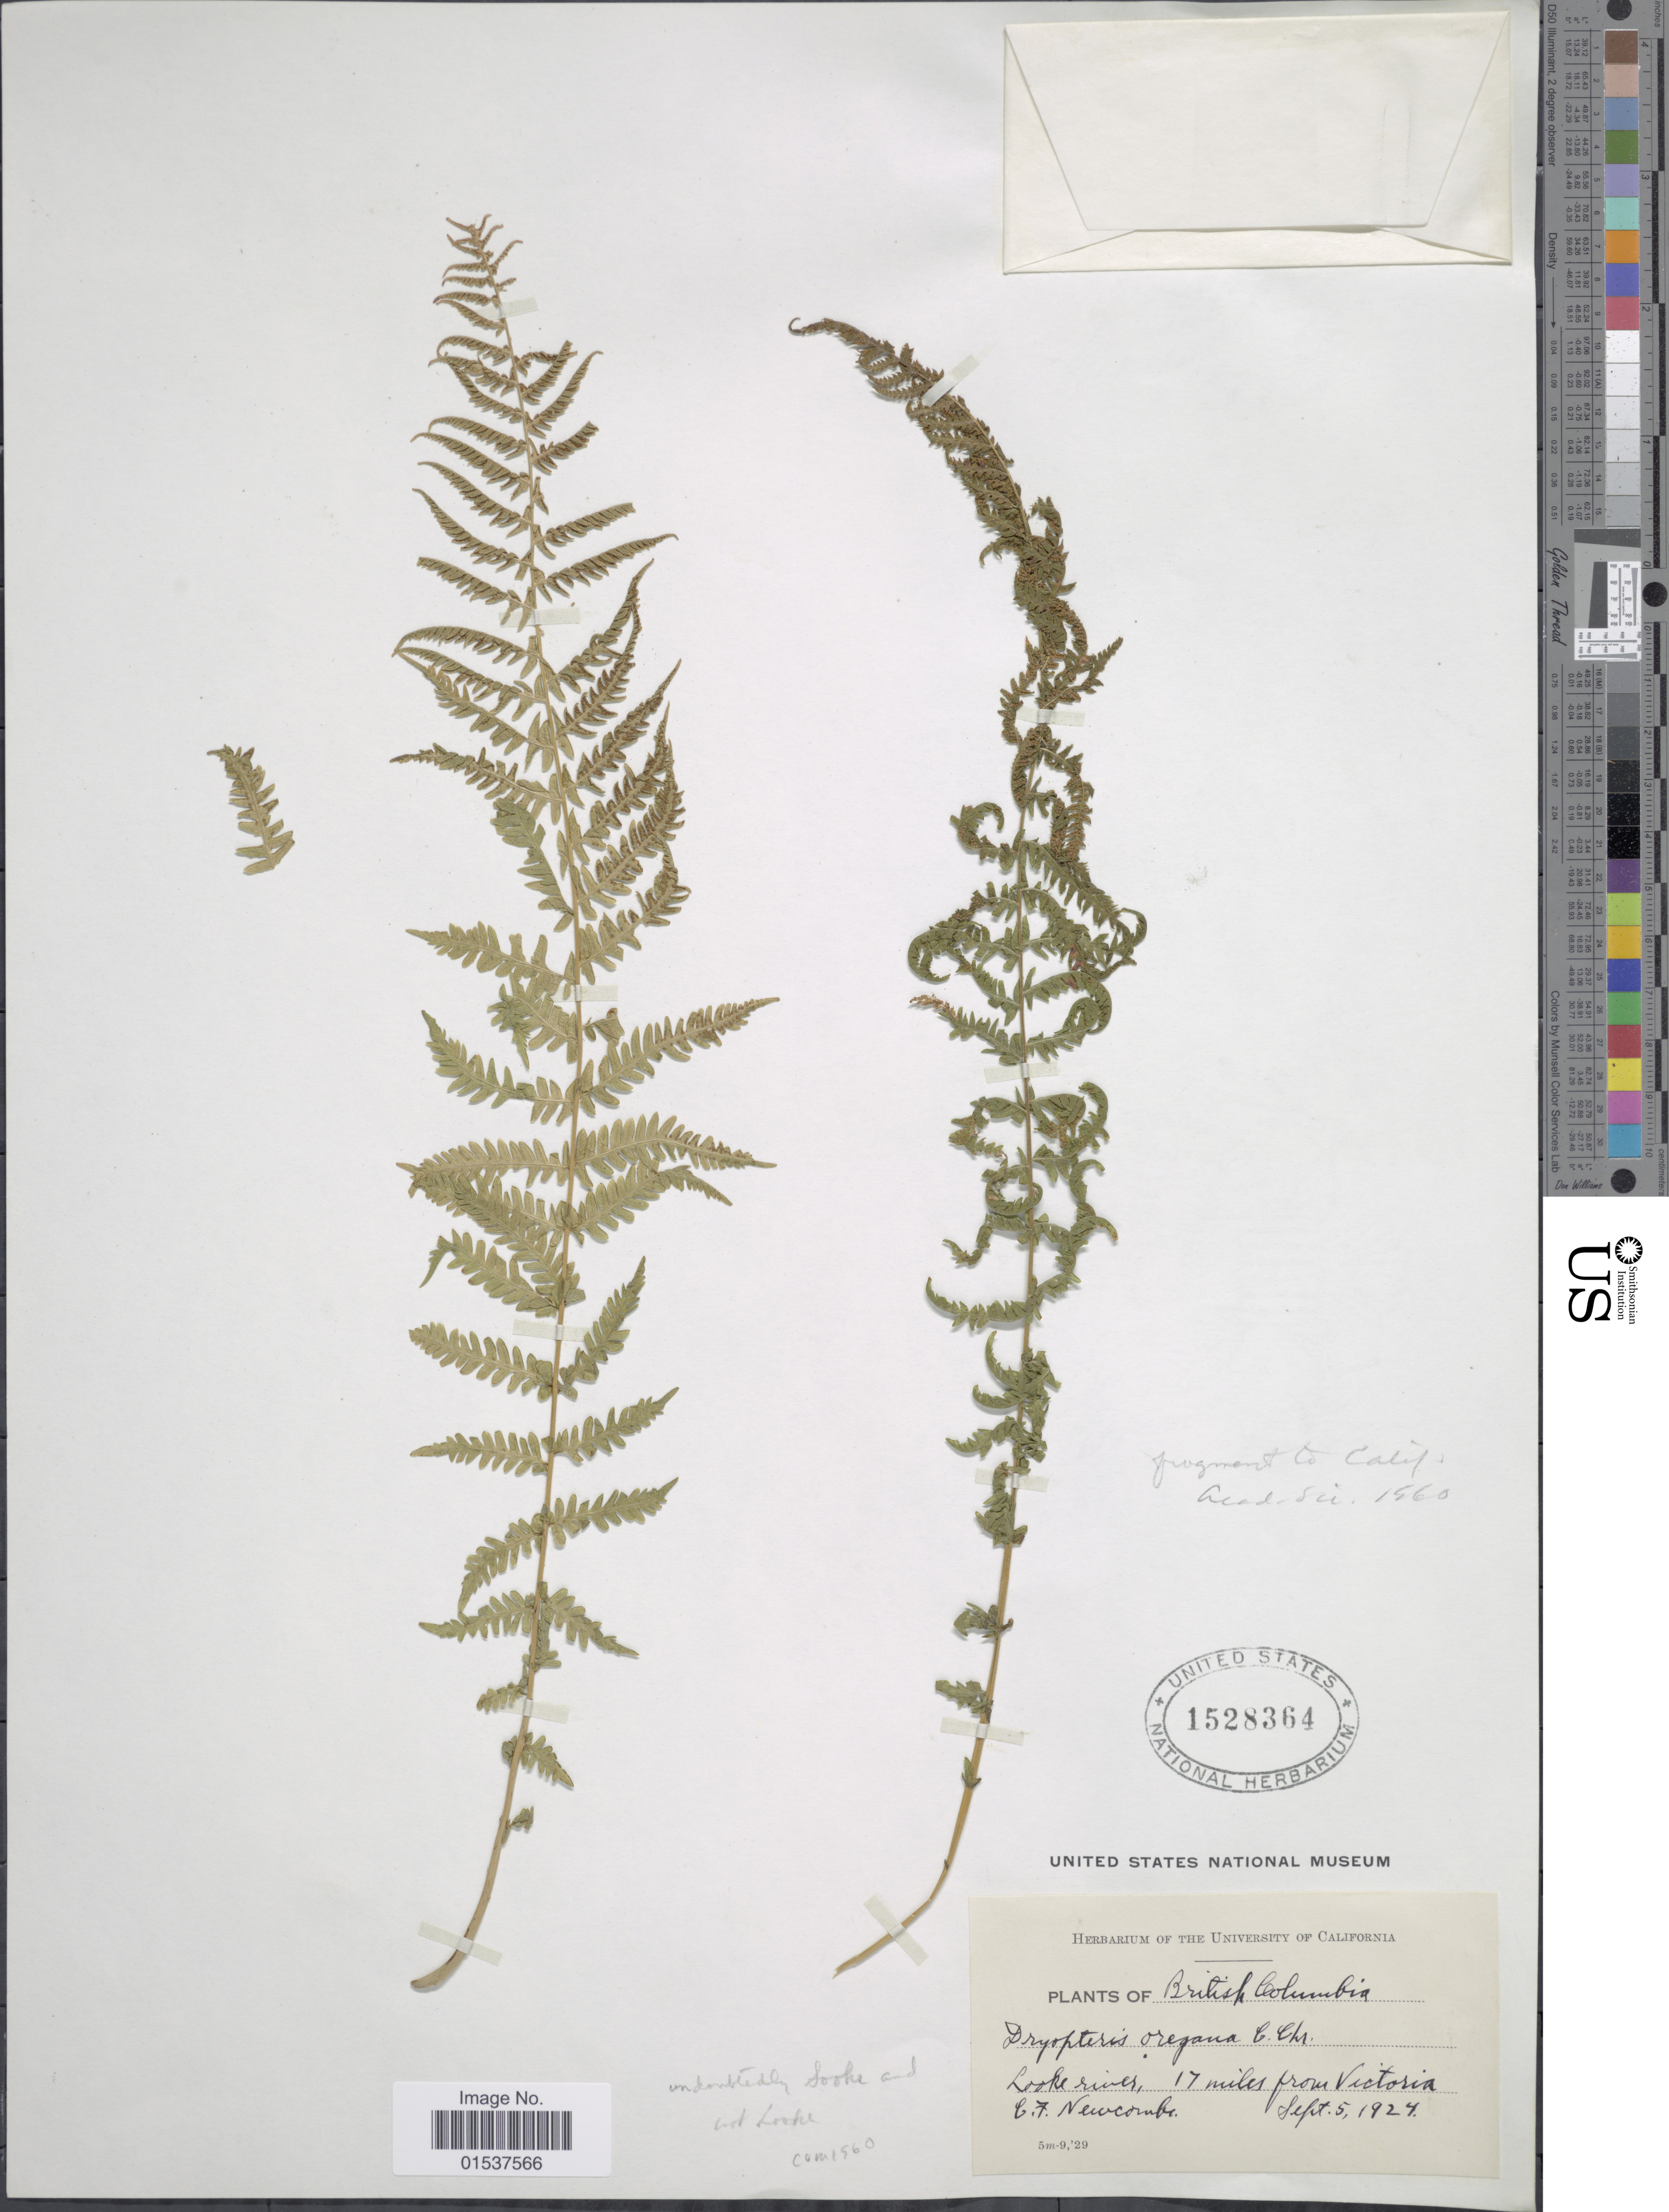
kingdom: Plantae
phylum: Tracheophyta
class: Polypodiopsida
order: Polypodiales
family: Thelypteridaceae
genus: Parathelypteris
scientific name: Parathelypteris nevadensis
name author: (Baker) Holttum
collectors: C. Newcombe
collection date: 1924-09-05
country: Canada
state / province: British Columbia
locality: Looke river, 17 miles from Victoria.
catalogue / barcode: US 1528364